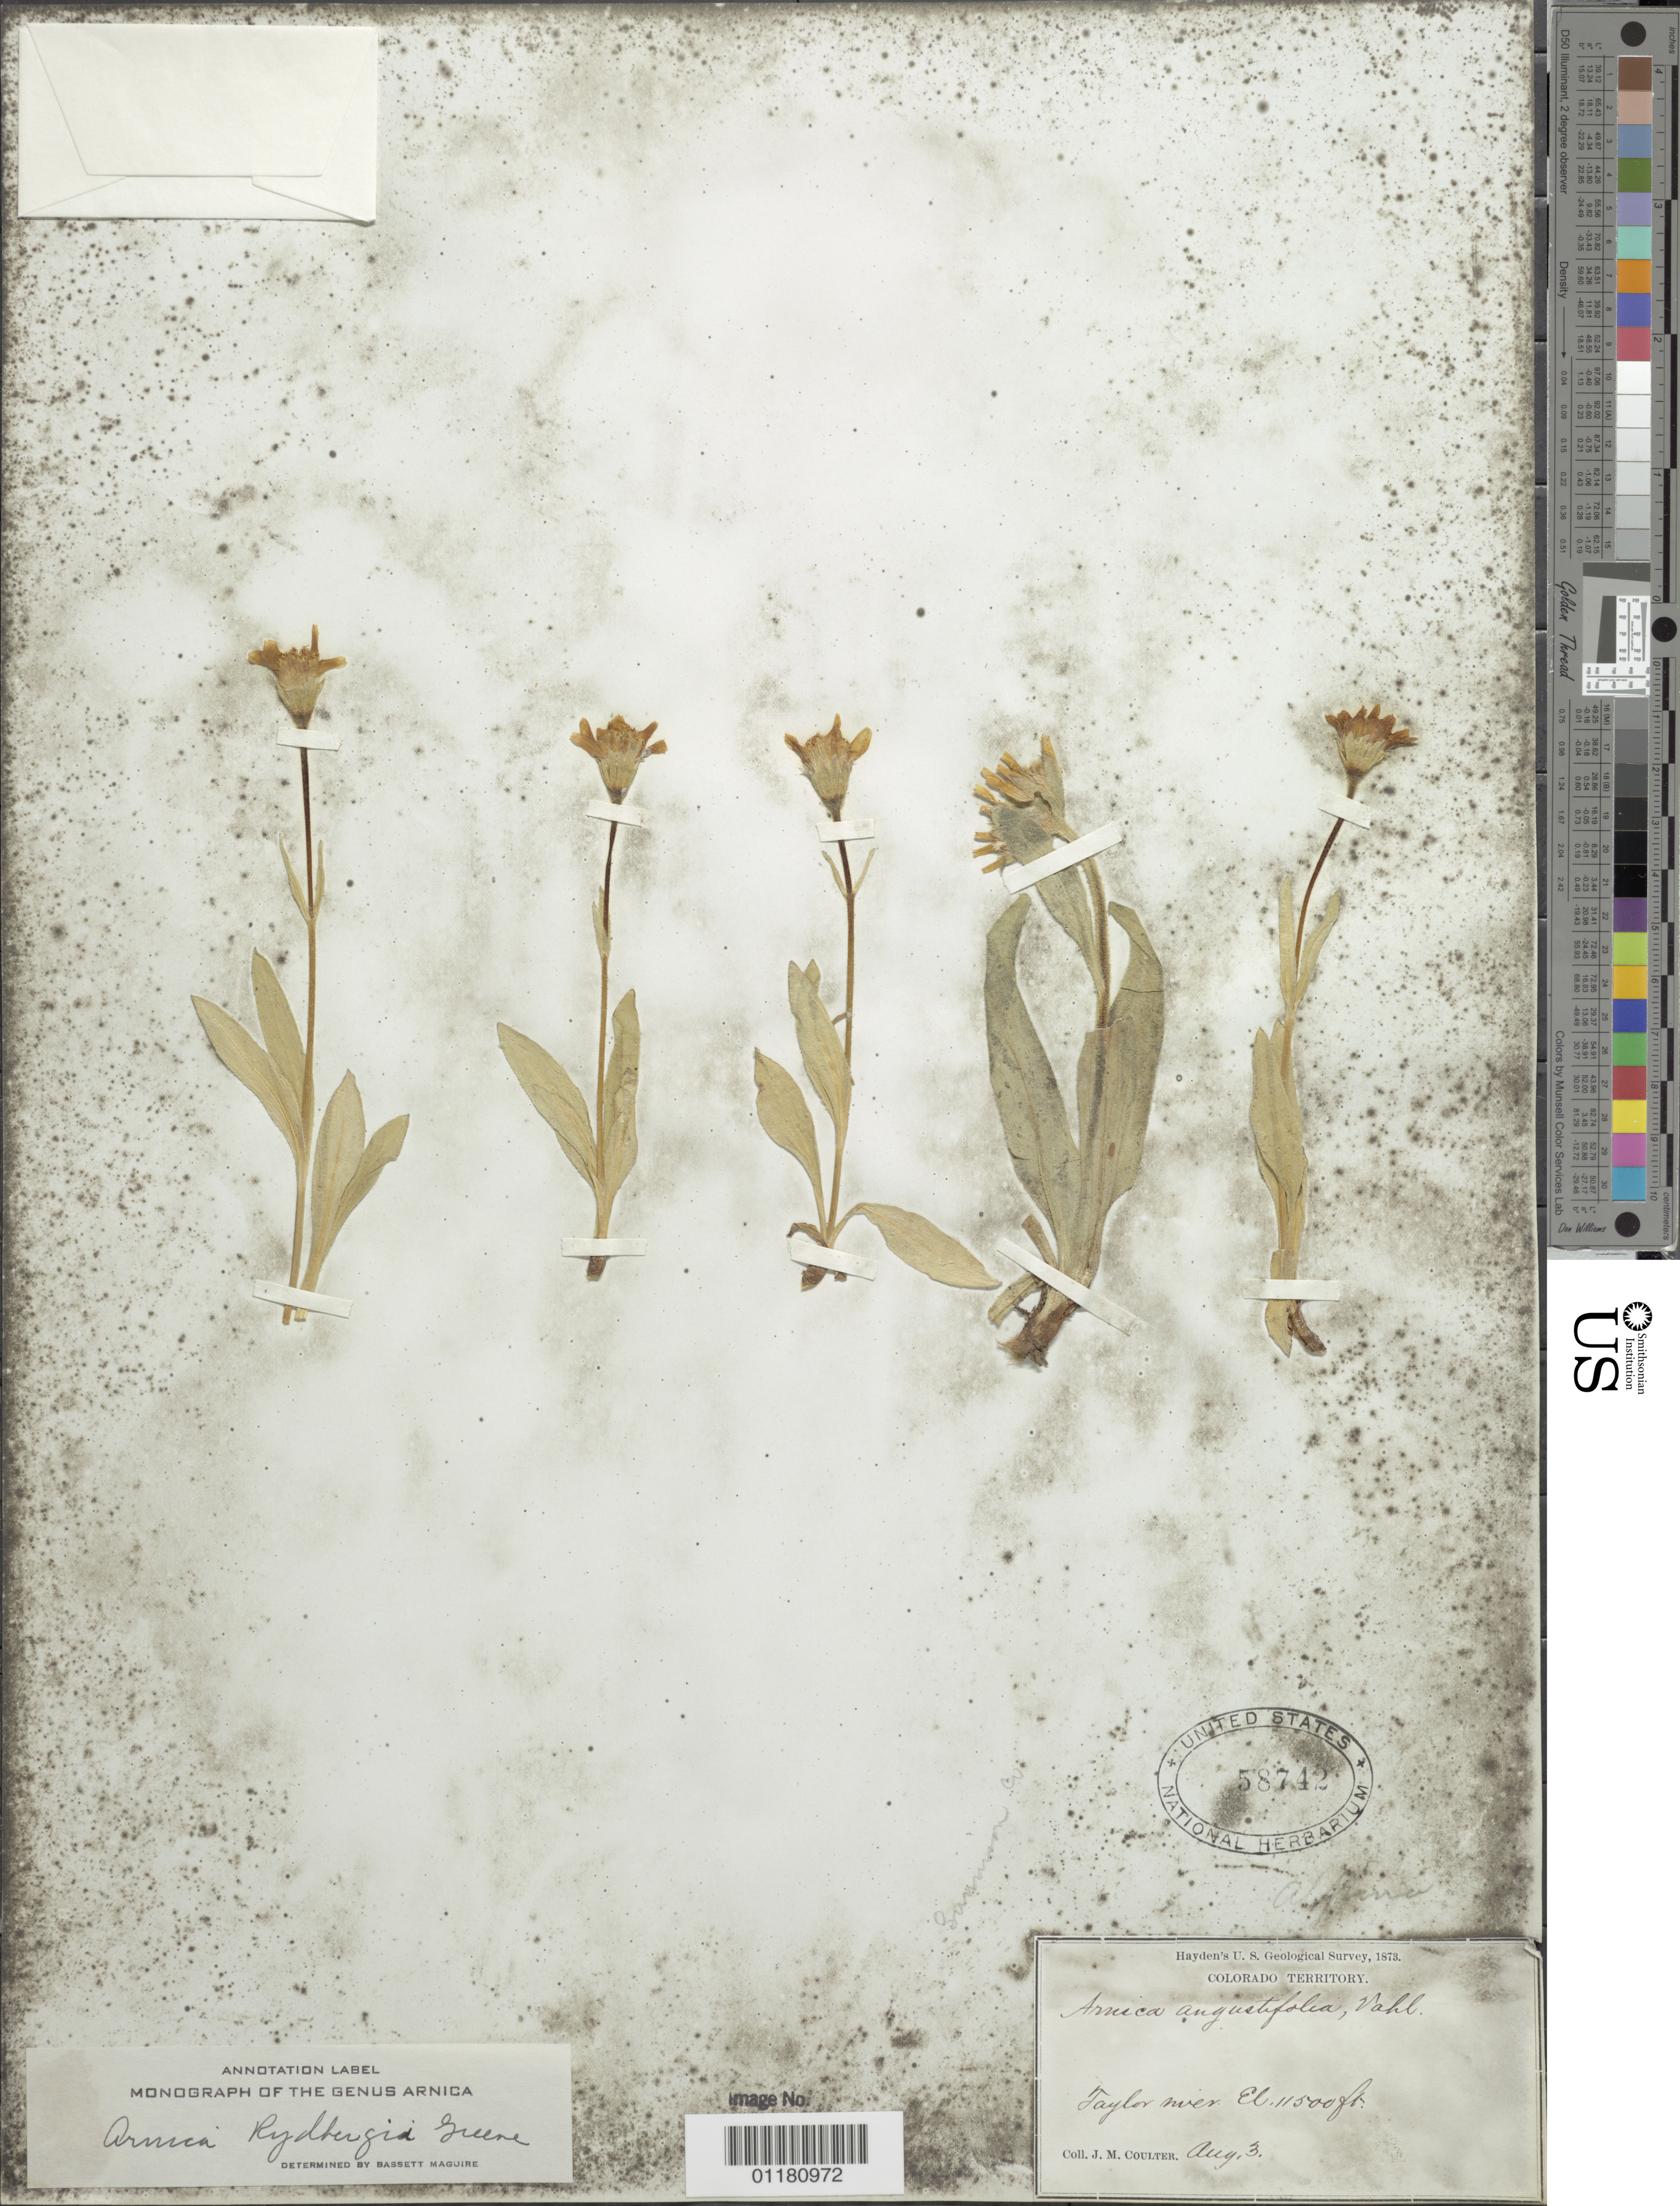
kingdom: Plantae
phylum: Tracheophyta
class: Magnoliopsida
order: Asterales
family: Asteraceae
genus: Arnica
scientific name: Arnica rydbergii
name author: Greene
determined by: Maguire, Bassett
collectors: J. M. Coulter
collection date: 1873-08-03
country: United States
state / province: Colorado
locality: Taylor River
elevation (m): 3505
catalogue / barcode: US 58742